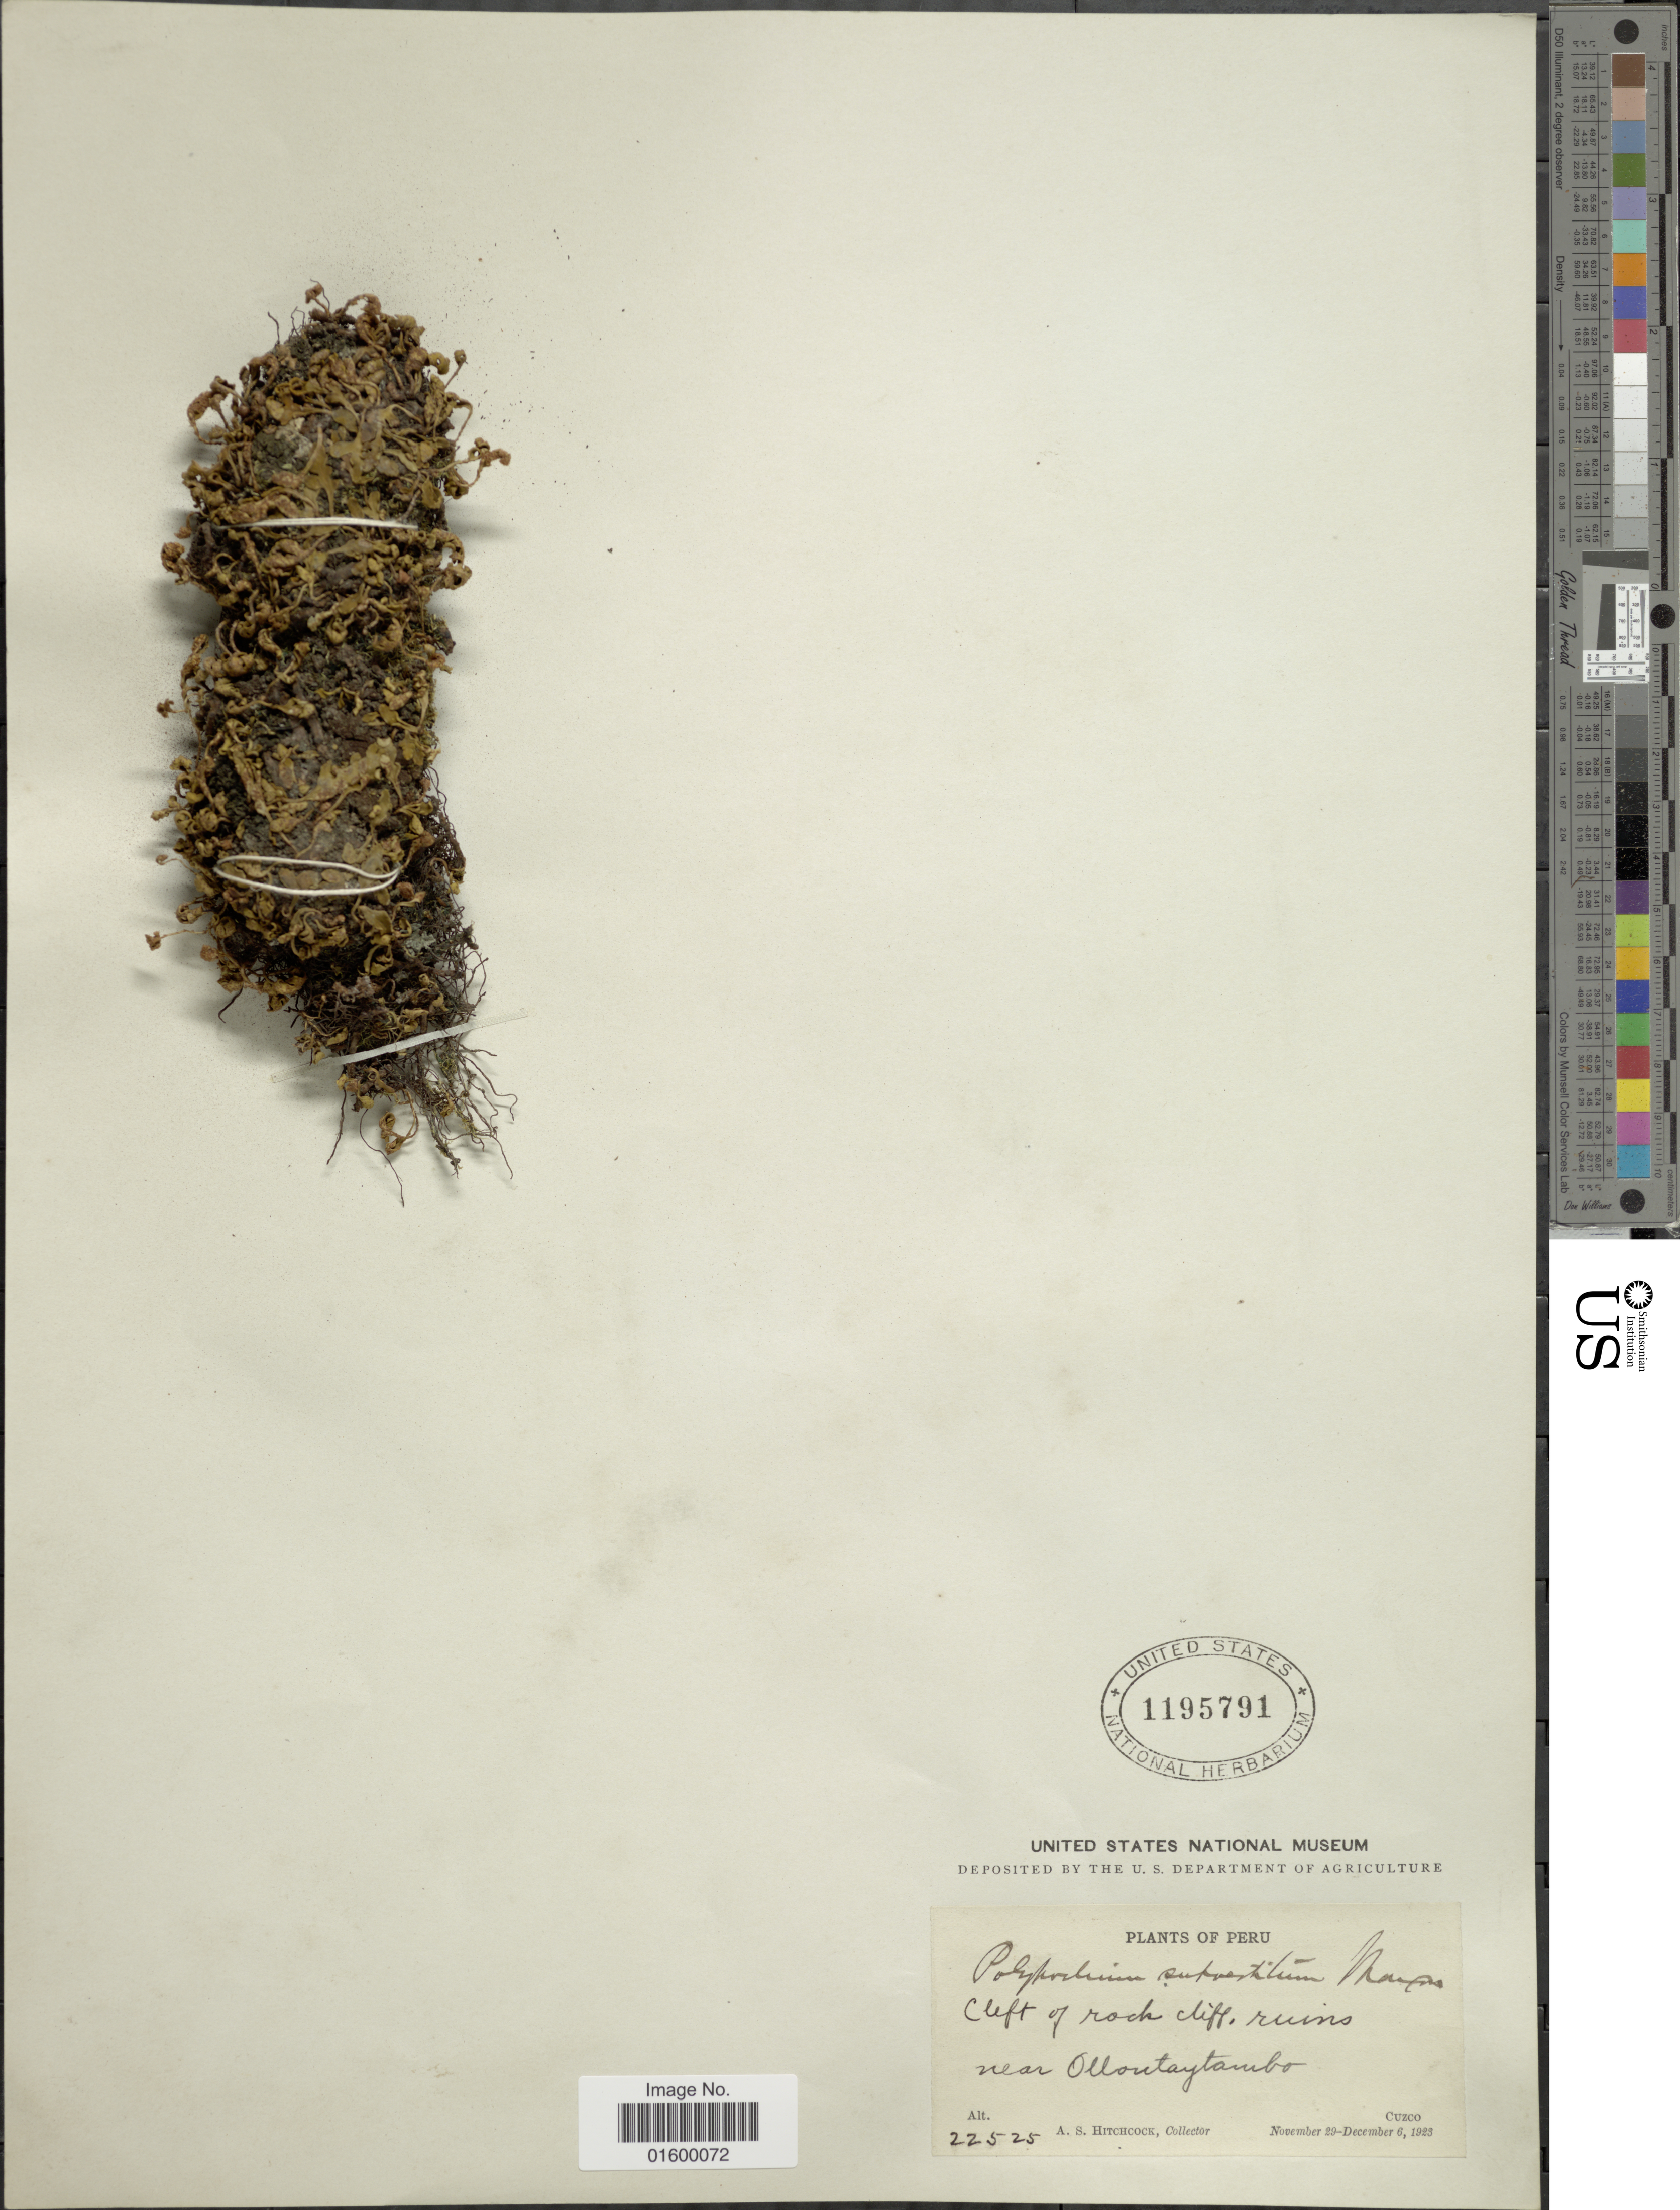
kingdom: Plantae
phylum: Tracheophyta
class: Polypodiopsida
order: Polypodiales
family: Polypodiaceae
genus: Pleopeltis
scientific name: Pleopeltis subvestita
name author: (Maxon) A.R. Sm.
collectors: A. S. Hitchcock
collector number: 22525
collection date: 1923-11-29/1923-12-06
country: Peru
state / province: Cusco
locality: Near Ollantaytambo, Cuzco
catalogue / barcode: US 1195791